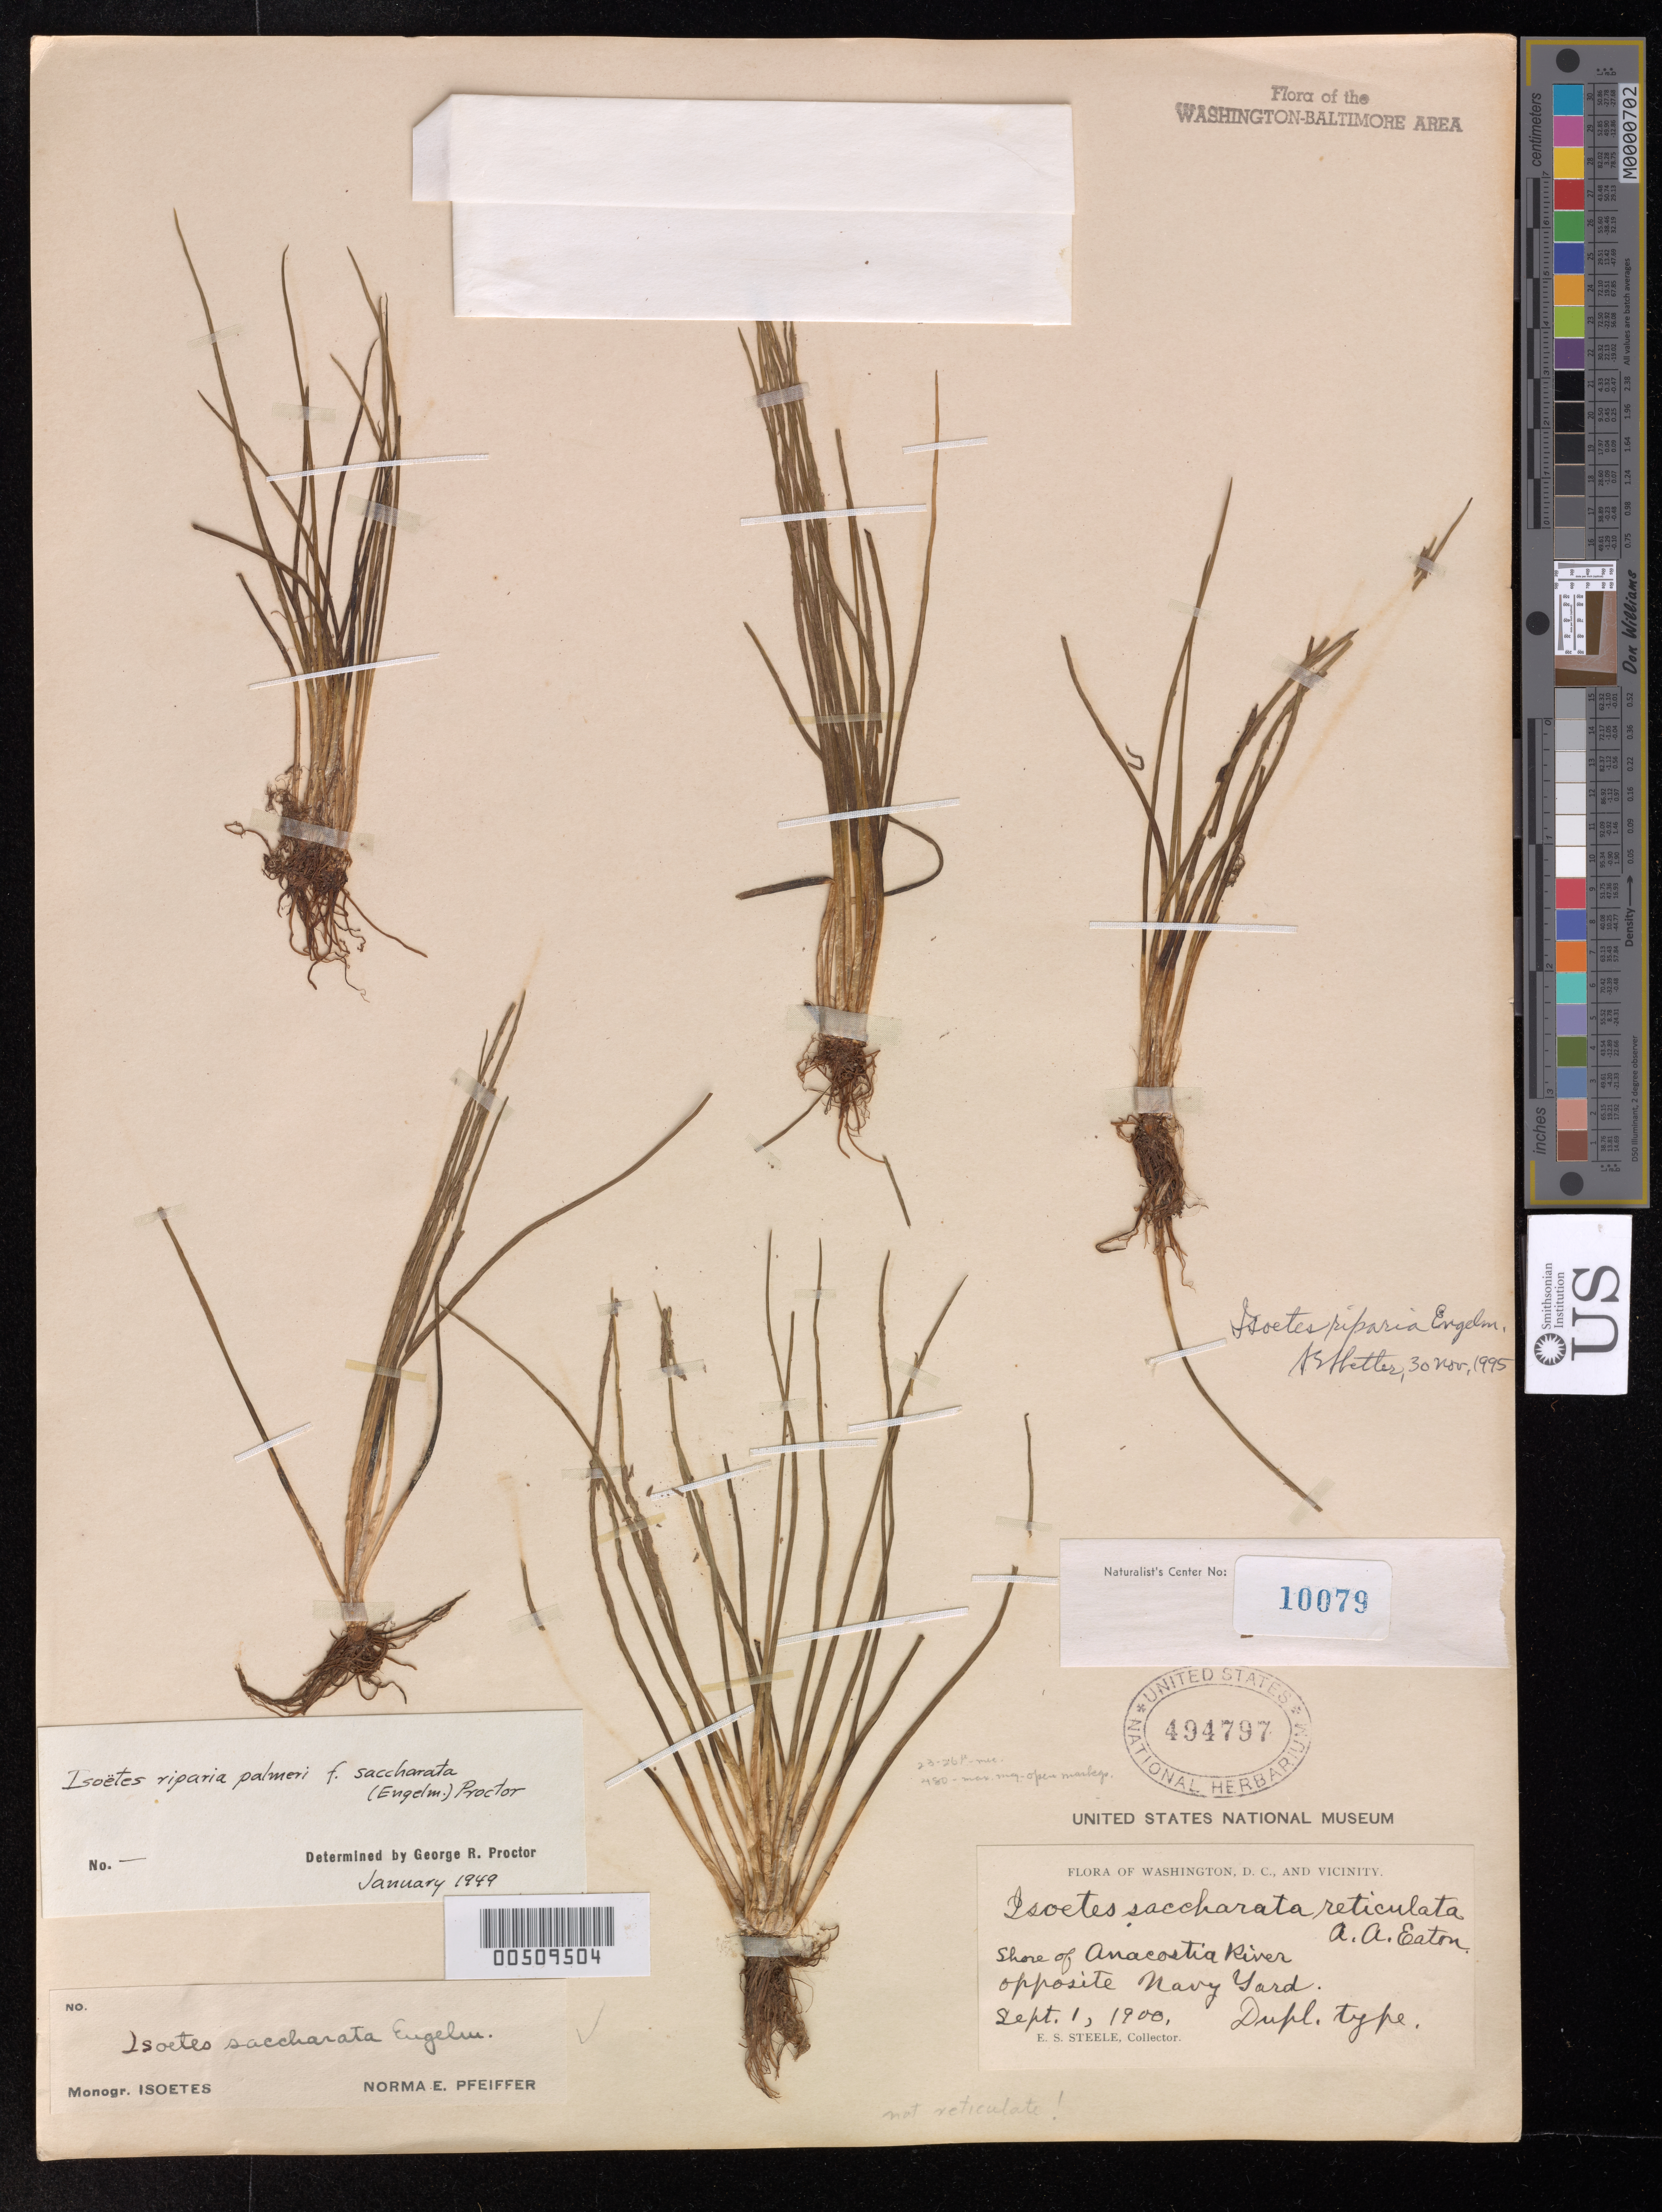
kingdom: Plantae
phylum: Tracheophyta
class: Lycopodiopsida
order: Isoetales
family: Isoetaceae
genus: Isoetes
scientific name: Isoetes riparia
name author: Engelm. ex A. Braun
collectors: E. Steele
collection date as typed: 01 Sep 1900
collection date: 1900-09-01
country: United States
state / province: District of Columbia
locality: Shore of Anacostia River, opposite Navy Yard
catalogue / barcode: US 494797